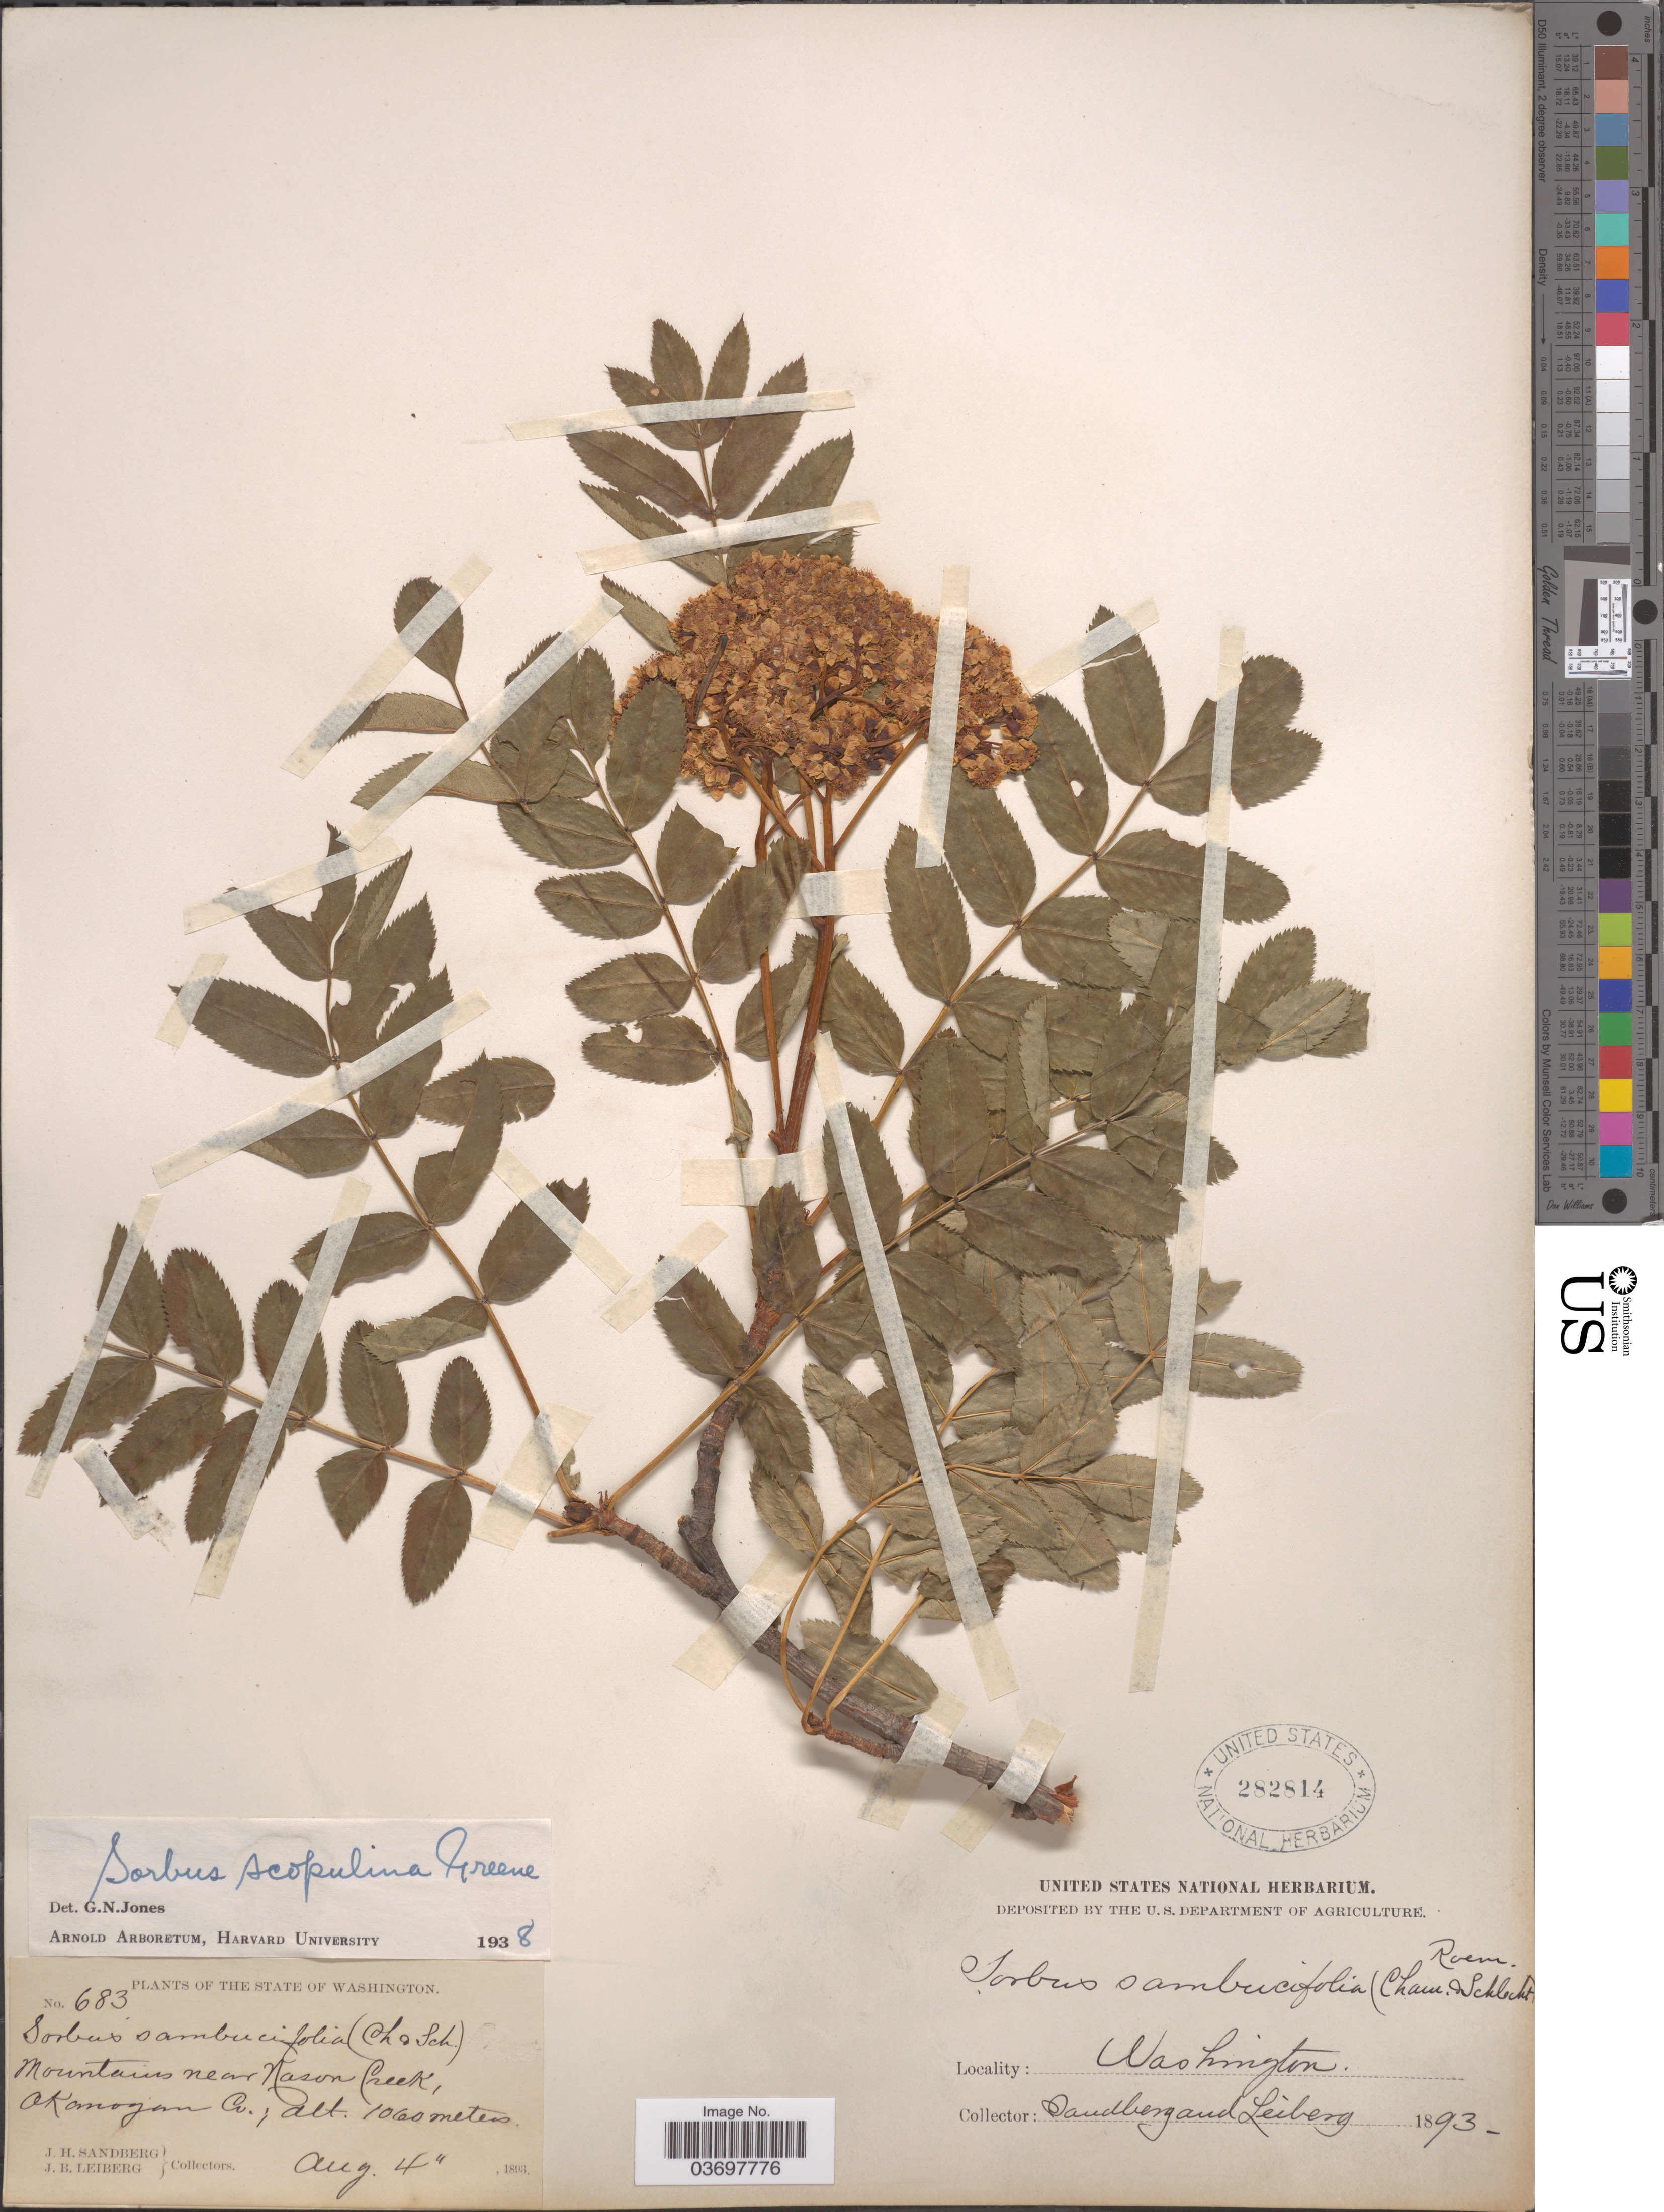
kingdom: Plantae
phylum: Tracheophyta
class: Magnoliopsida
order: Rosales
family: Rosaceae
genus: Sorbus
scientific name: Sorbus scopulina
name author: Greene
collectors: J. H. Sandberg & J. B. Leiberg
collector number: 683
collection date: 1893-08-04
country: United States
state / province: Washington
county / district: Okanogan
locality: Mountains near Nason Creek, Okanogan Co.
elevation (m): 1060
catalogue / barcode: US 282814